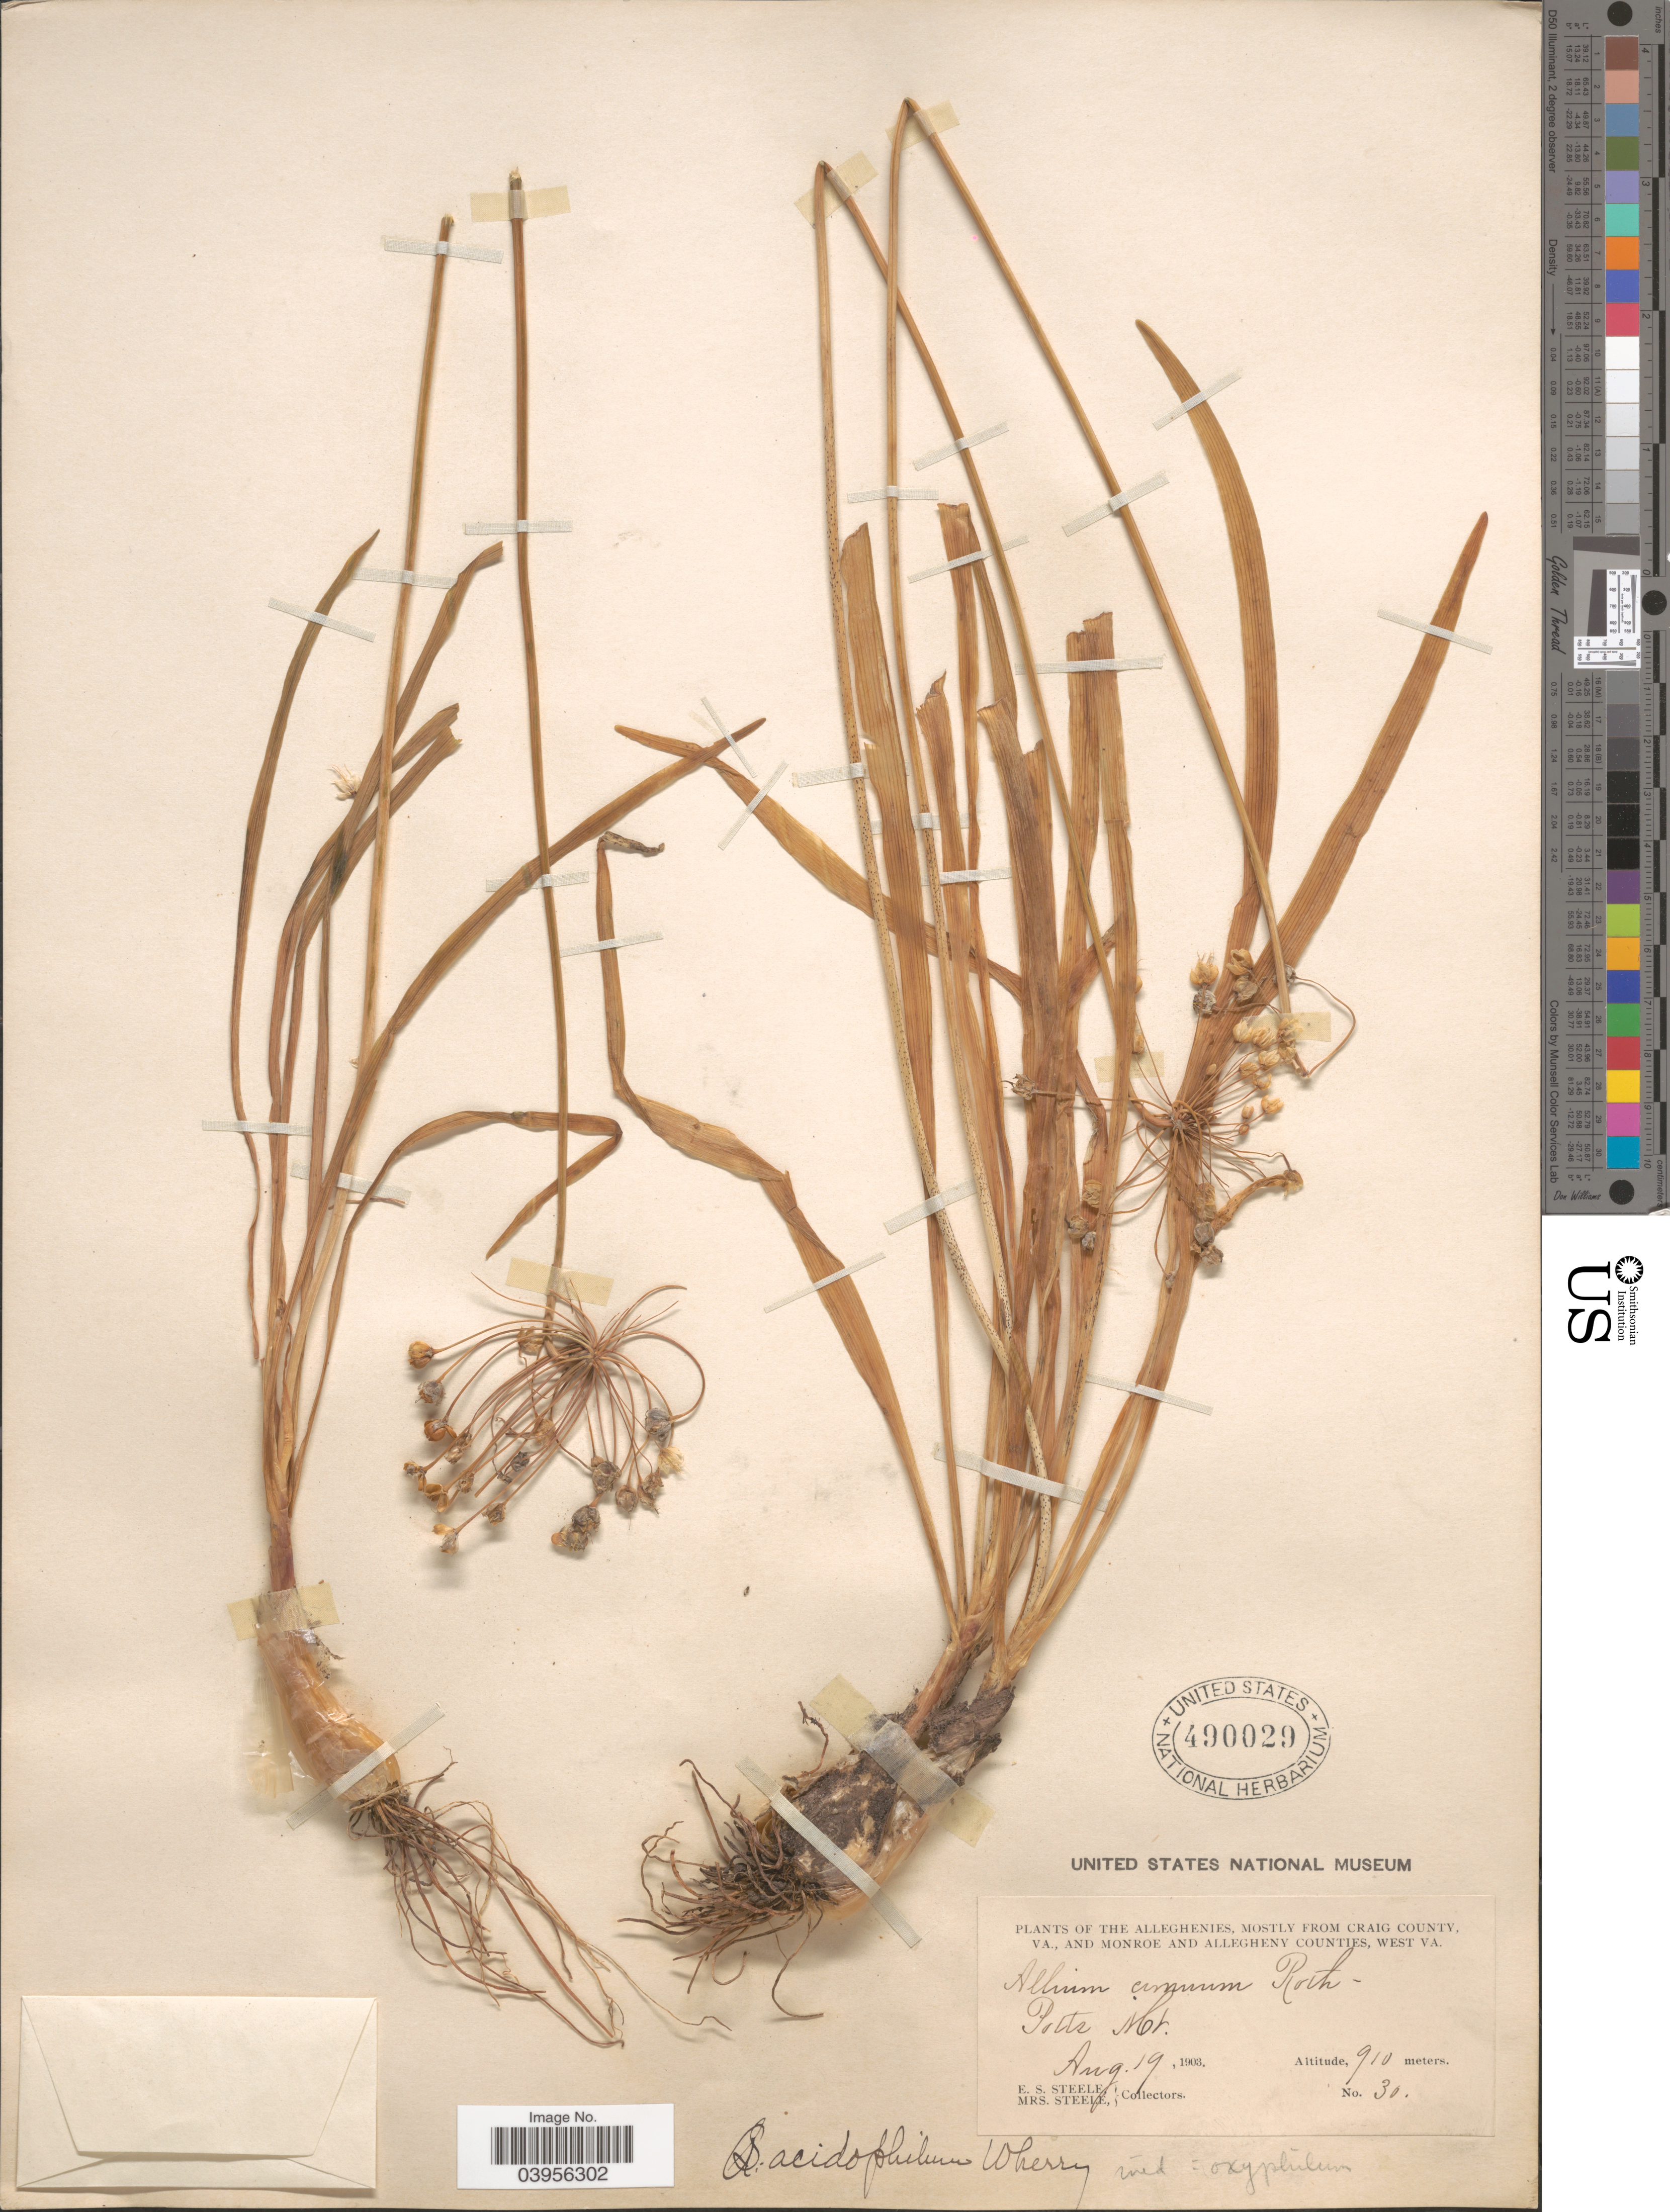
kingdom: Plantae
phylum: Tracheophyta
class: Liliopsida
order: Asparagales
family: Amaryllidaceae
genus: Allium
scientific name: Allium oxyphilum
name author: Wherry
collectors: E. Steele & Mrs. E. S. Steele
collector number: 30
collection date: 1903-08-19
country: United States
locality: The Alleghenies, mostly from Craig County, Va., and Monroe and Allegheny Counties, West Va. Potts Mt.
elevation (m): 910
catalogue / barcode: US 490029